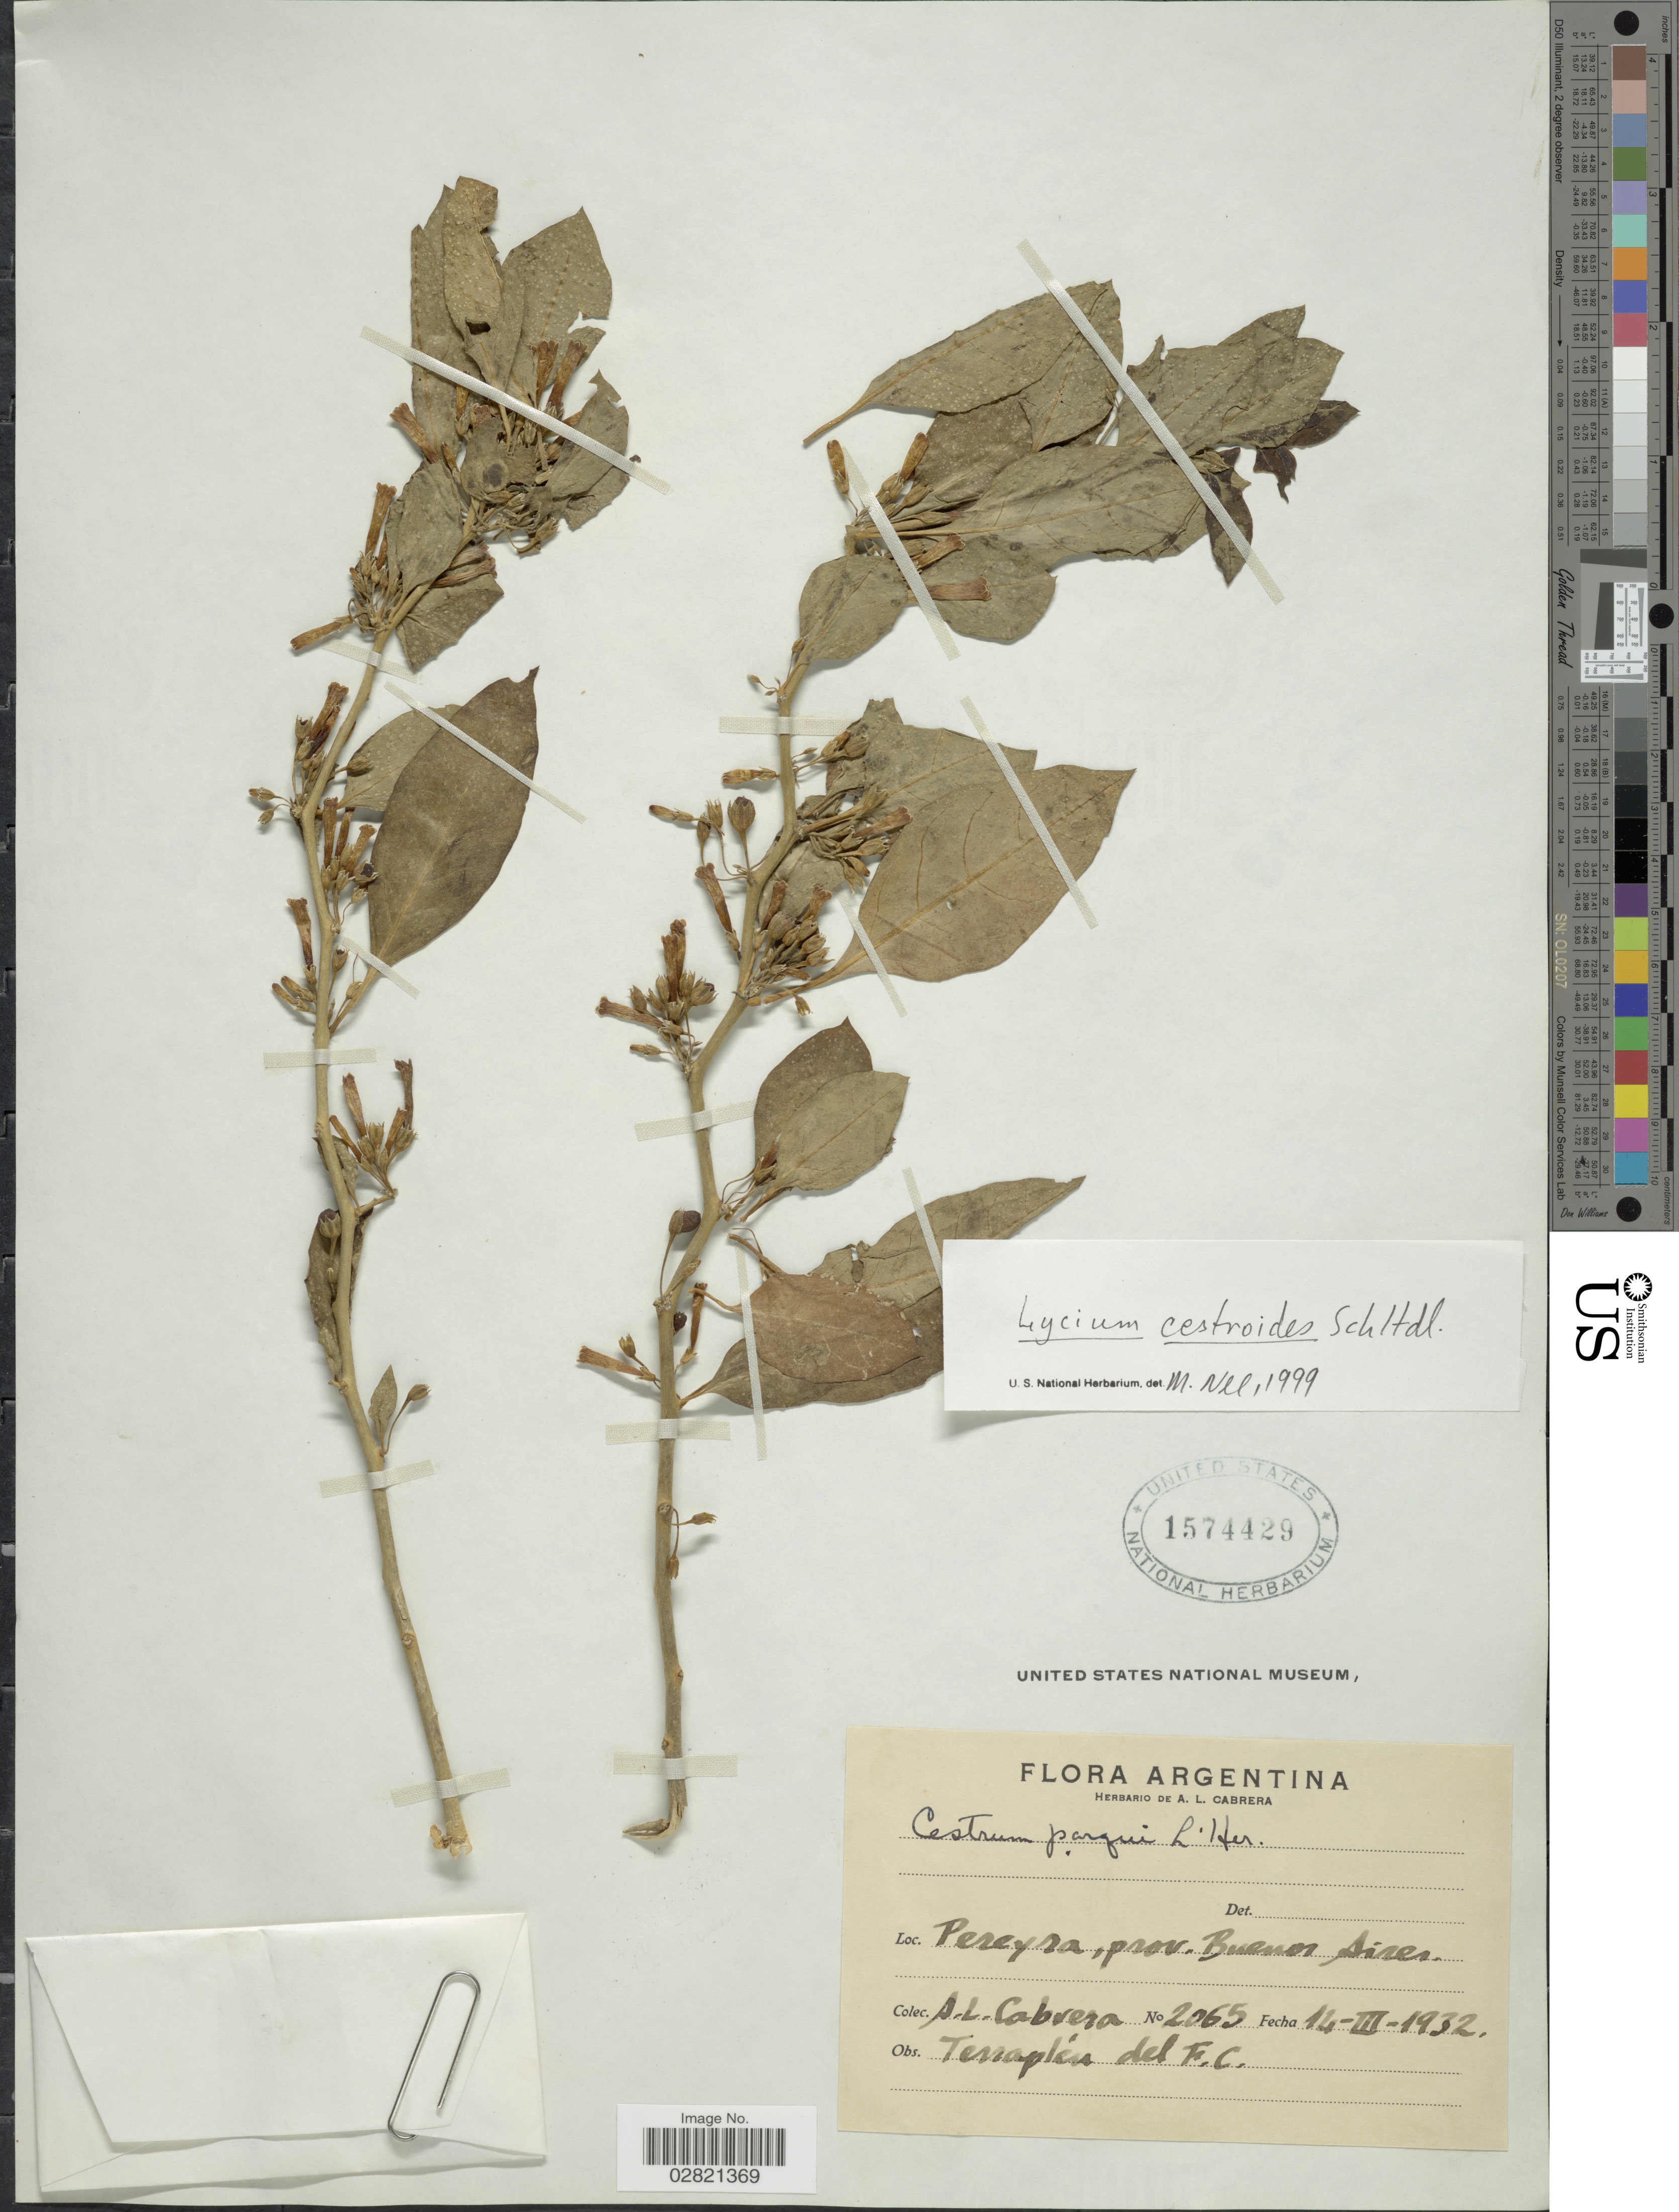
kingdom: Plantae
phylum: Tracheophyta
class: Magnoliopsida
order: Solanales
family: Solanaceae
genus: Lycium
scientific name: Lycium cestroides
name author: Schltdl.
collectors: A. L. Cabrera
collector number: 2065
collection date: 1932-03-14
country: Argentina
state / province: Buenos Aires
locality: Pereyra.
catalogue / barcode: US 1574429